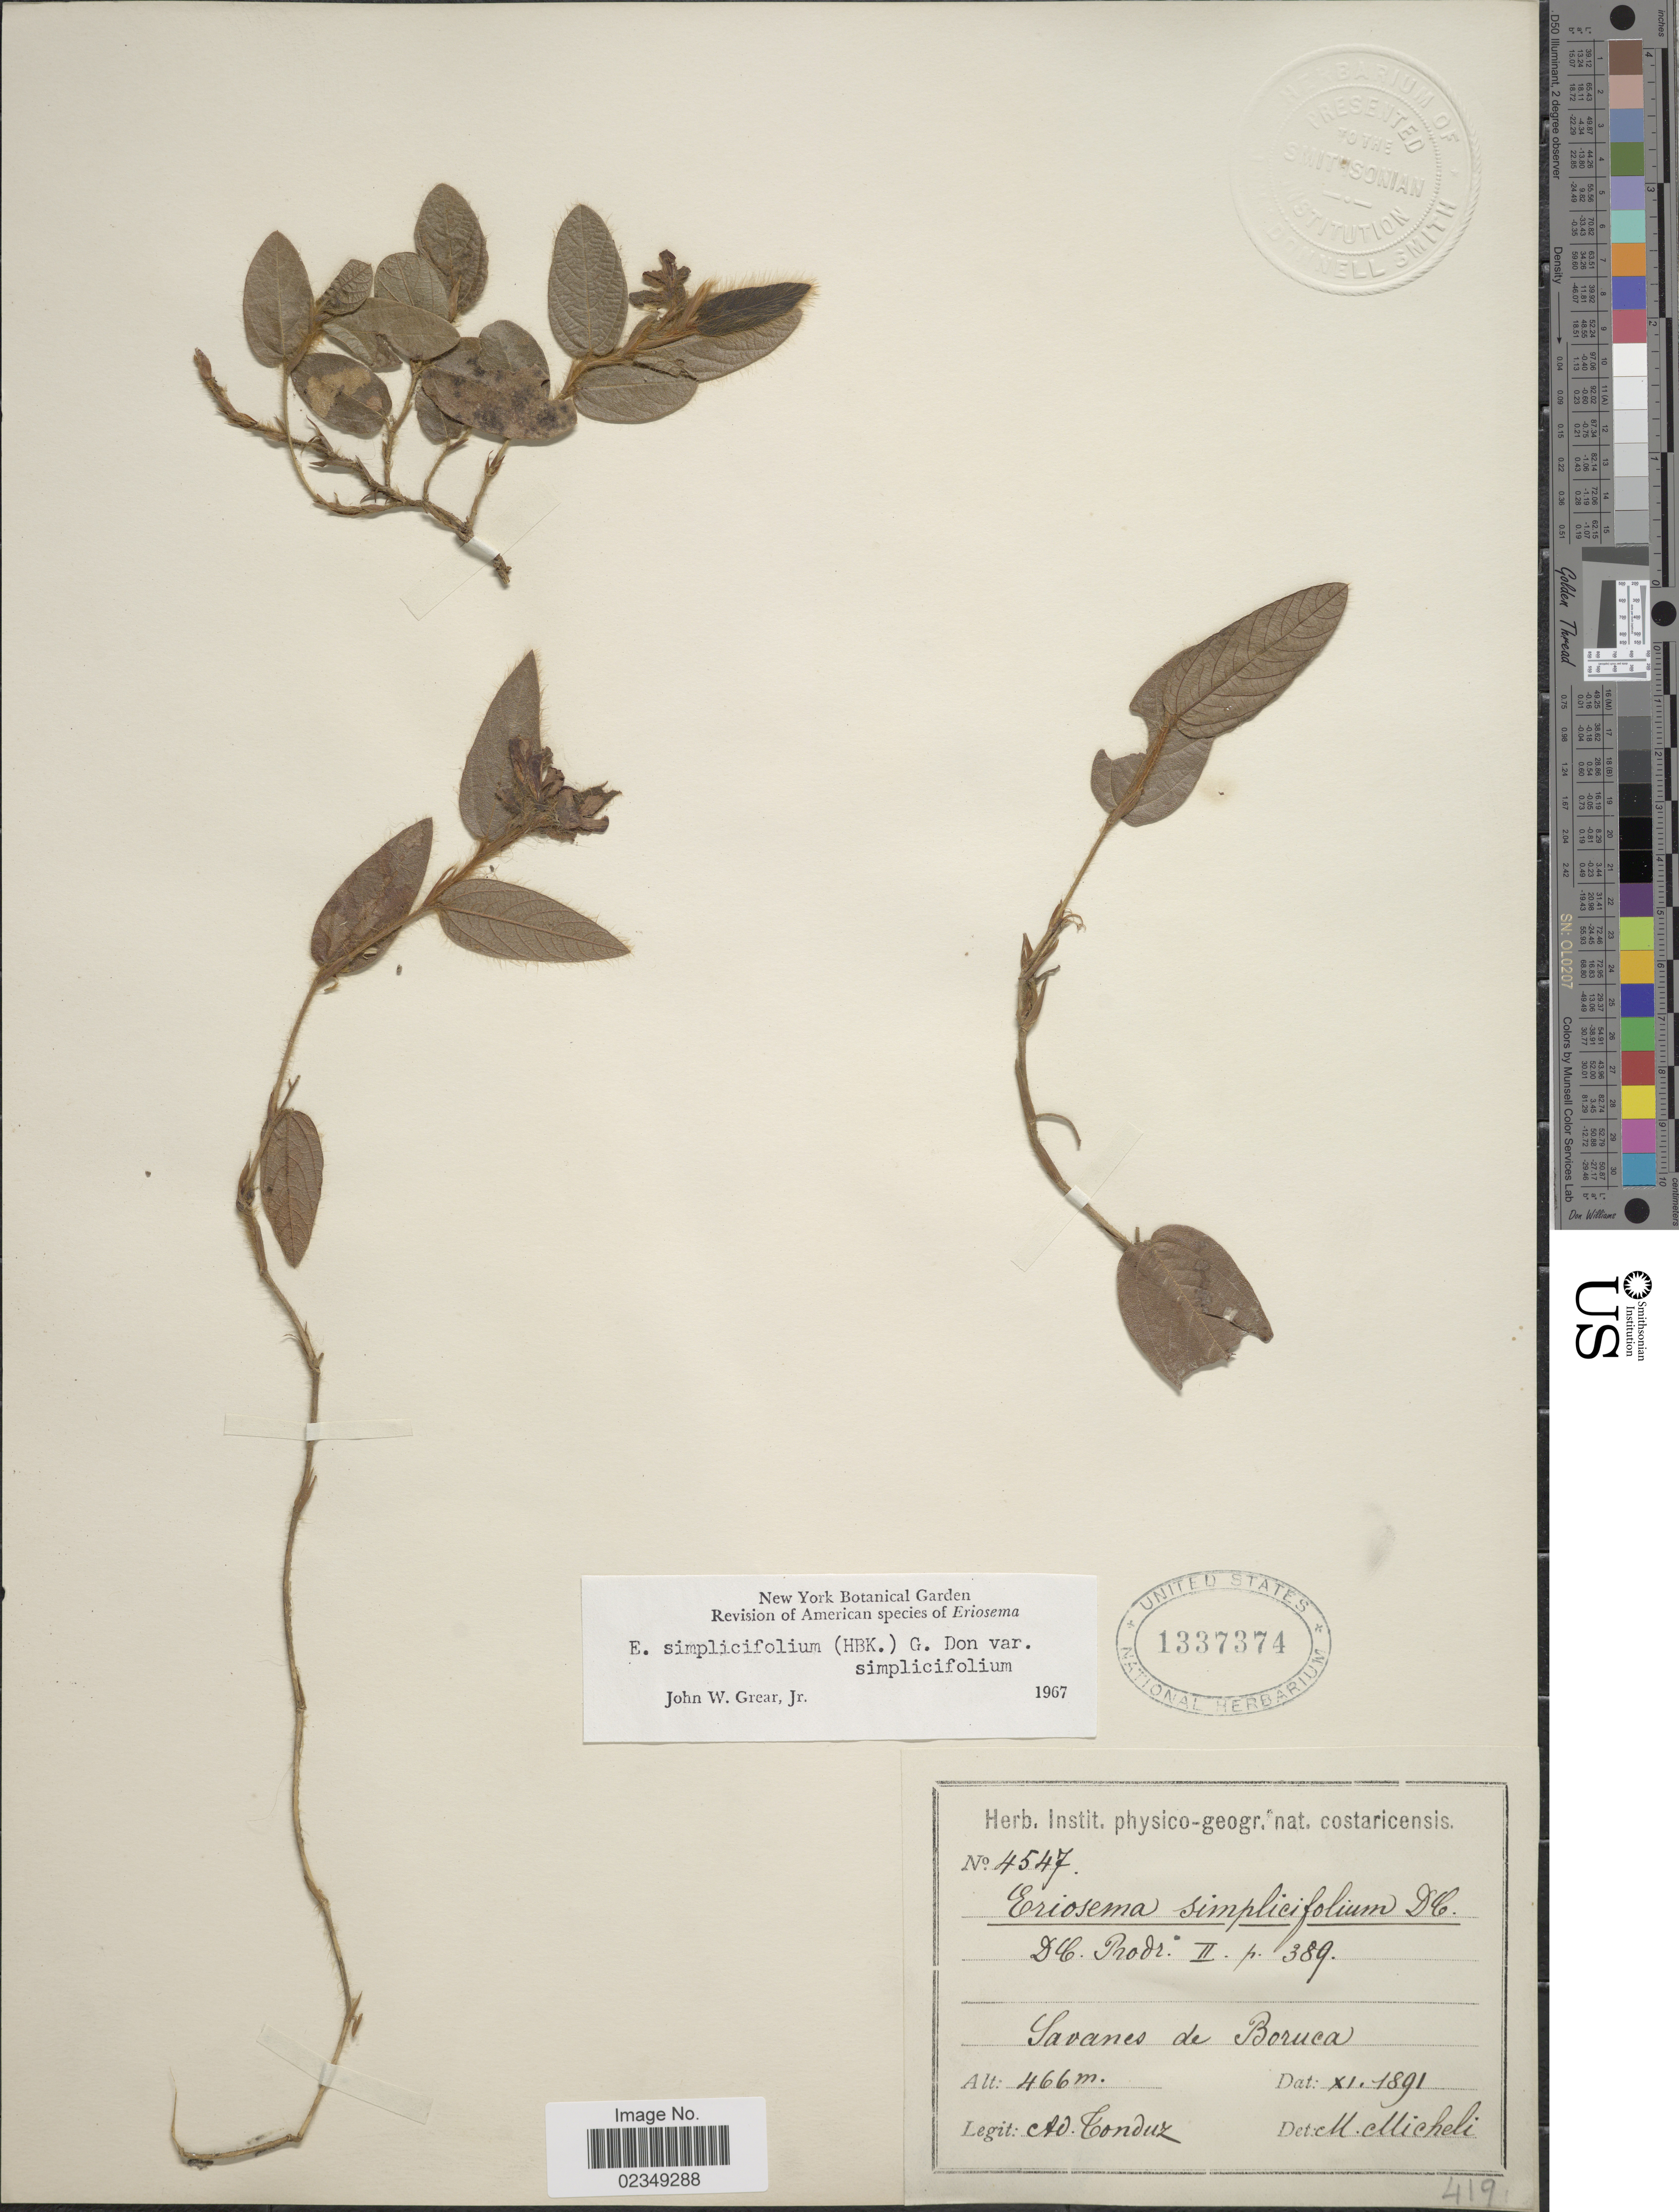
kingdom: Plantae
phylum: Tracheophyta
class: Magnoliopsida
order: Fabales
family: Fabaceae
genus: Eriosema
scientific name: Eriosema simplicifolium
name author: (Kunth) G. Don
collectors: A. Tonduz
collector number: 4547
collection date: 1891-11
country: Costa Rica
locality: Savanes de Boruca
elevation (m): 466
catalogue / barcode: US 1337374